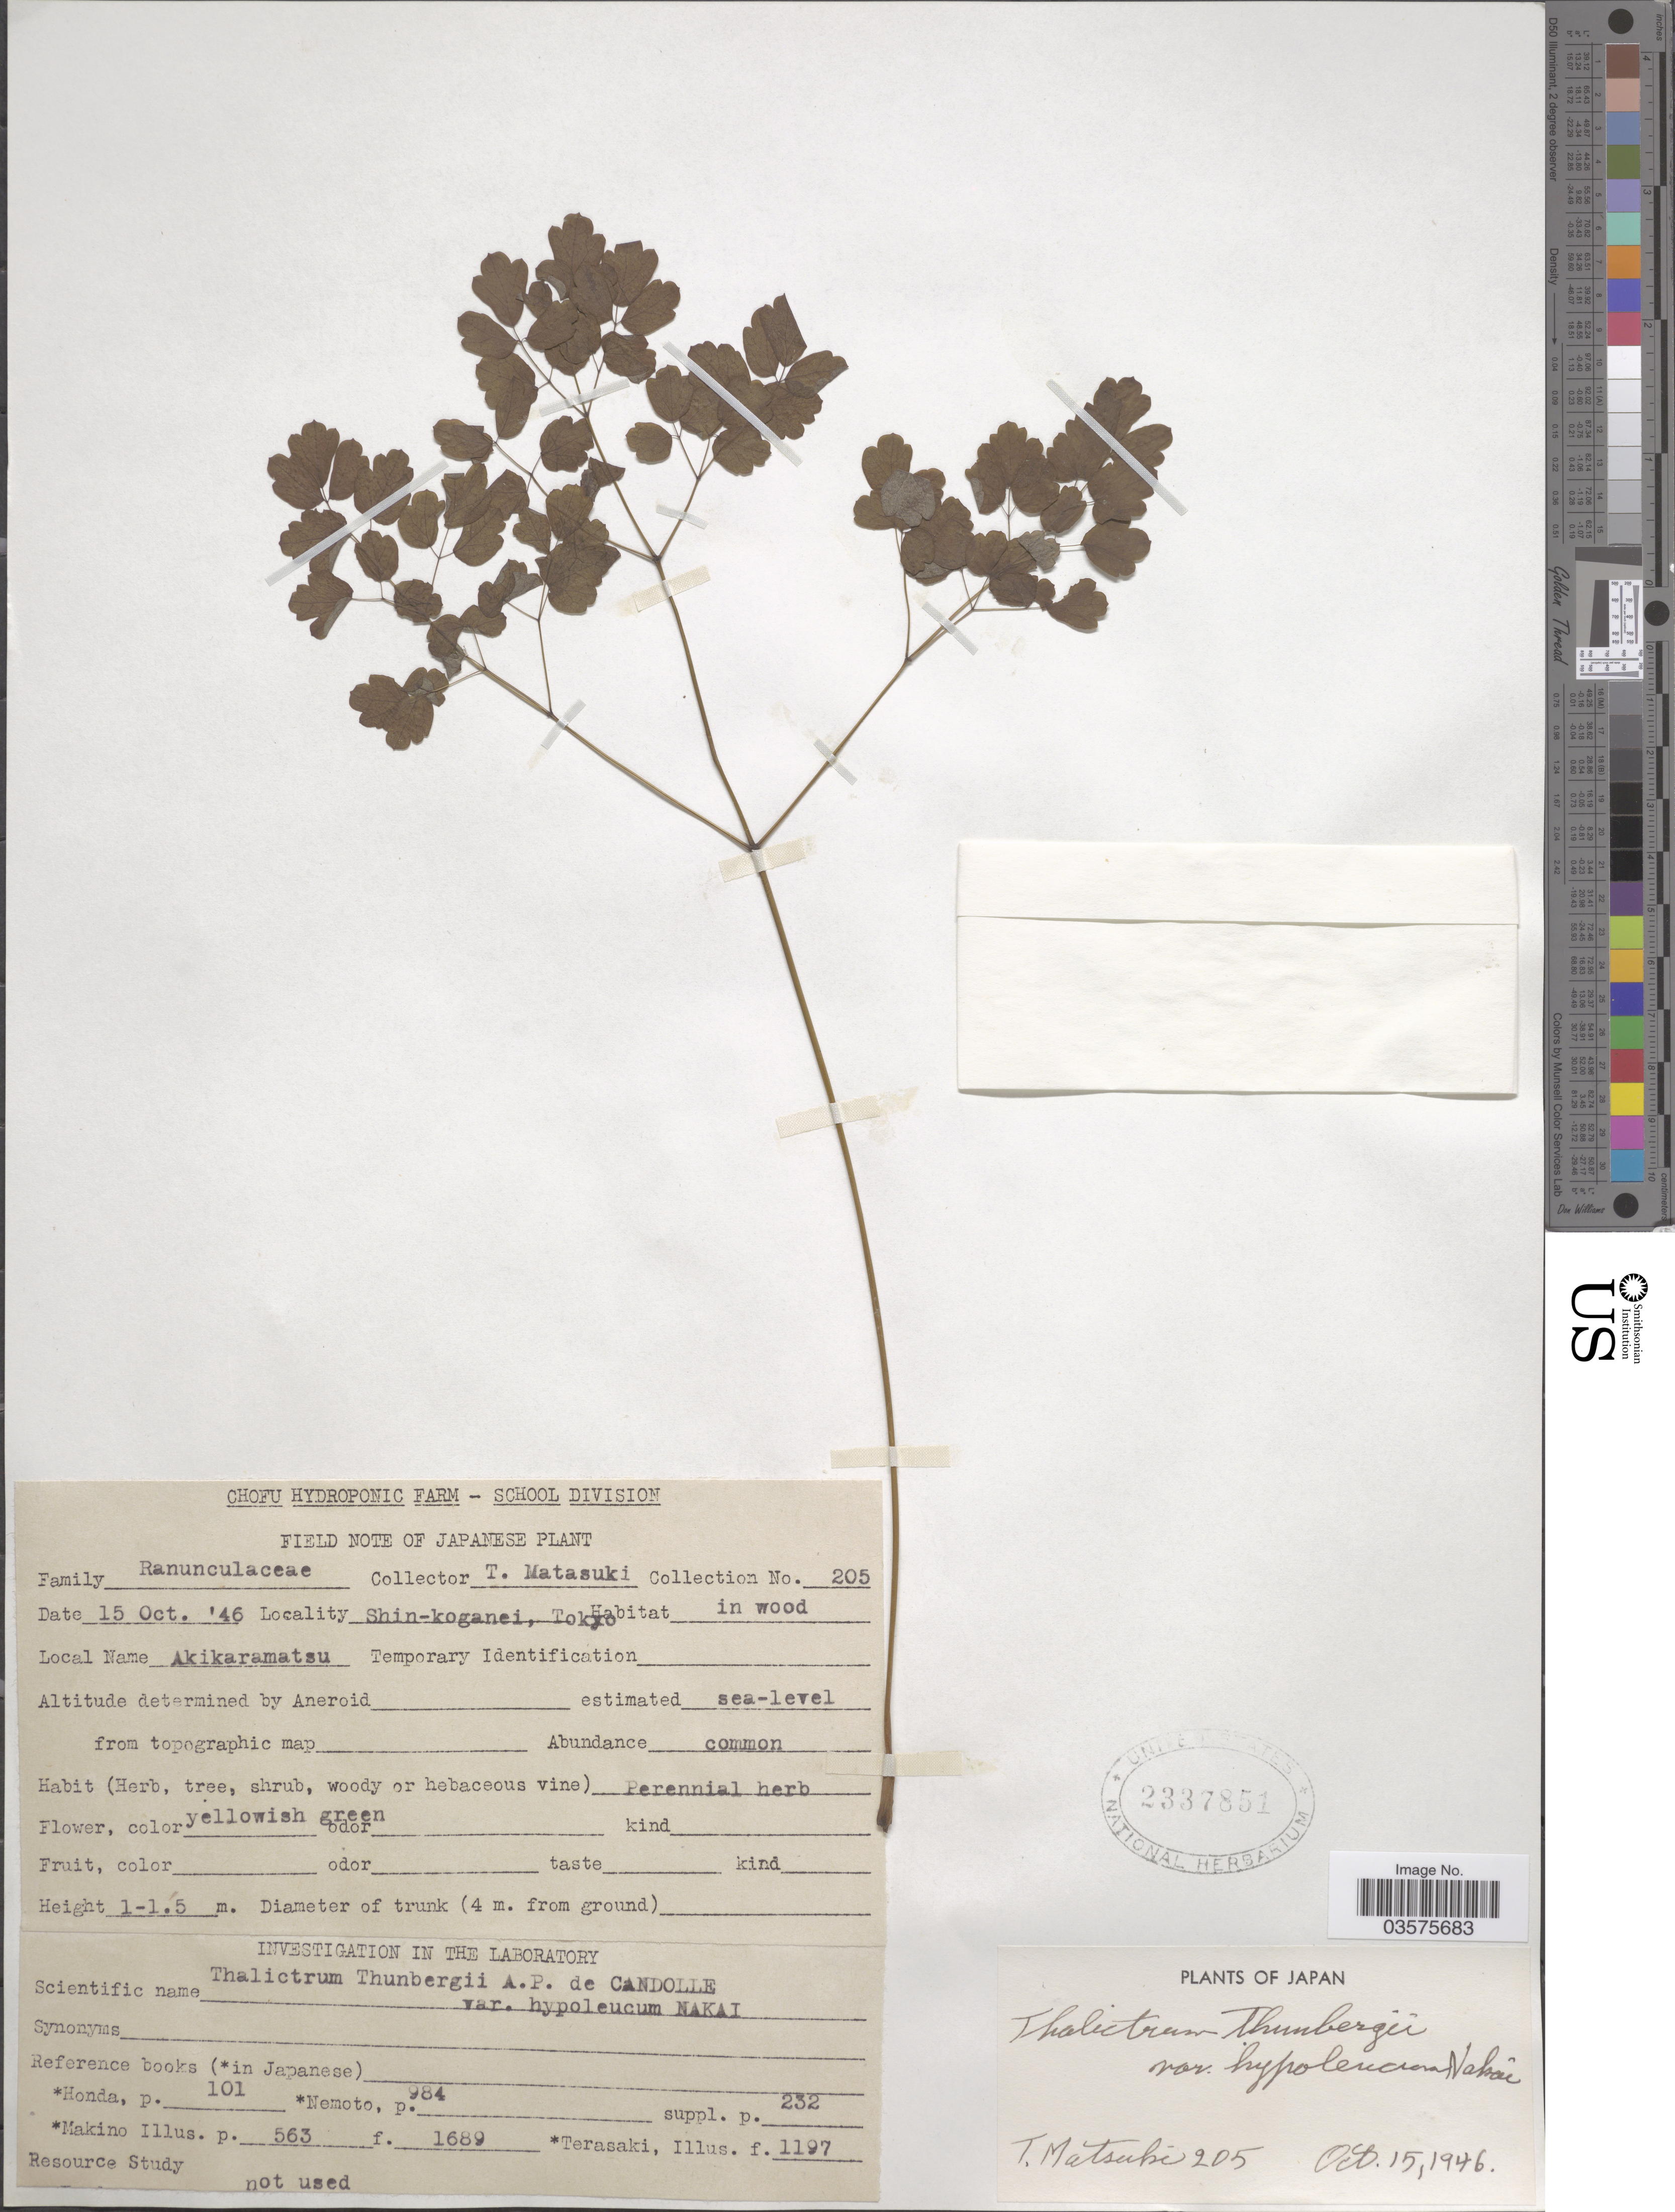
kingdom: Plantae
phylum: Tracheophyta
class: Magnoliopsida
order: Ranunculales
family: Ranunculaceae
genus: Thalictrum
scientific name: Thalictrum thunbergii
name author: DC.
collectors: T. Matsuki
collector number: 205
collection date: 1946-10-15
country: Japan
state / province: Tokyo, Federal City of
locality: Shin-koganei.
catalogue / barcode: US 2337851